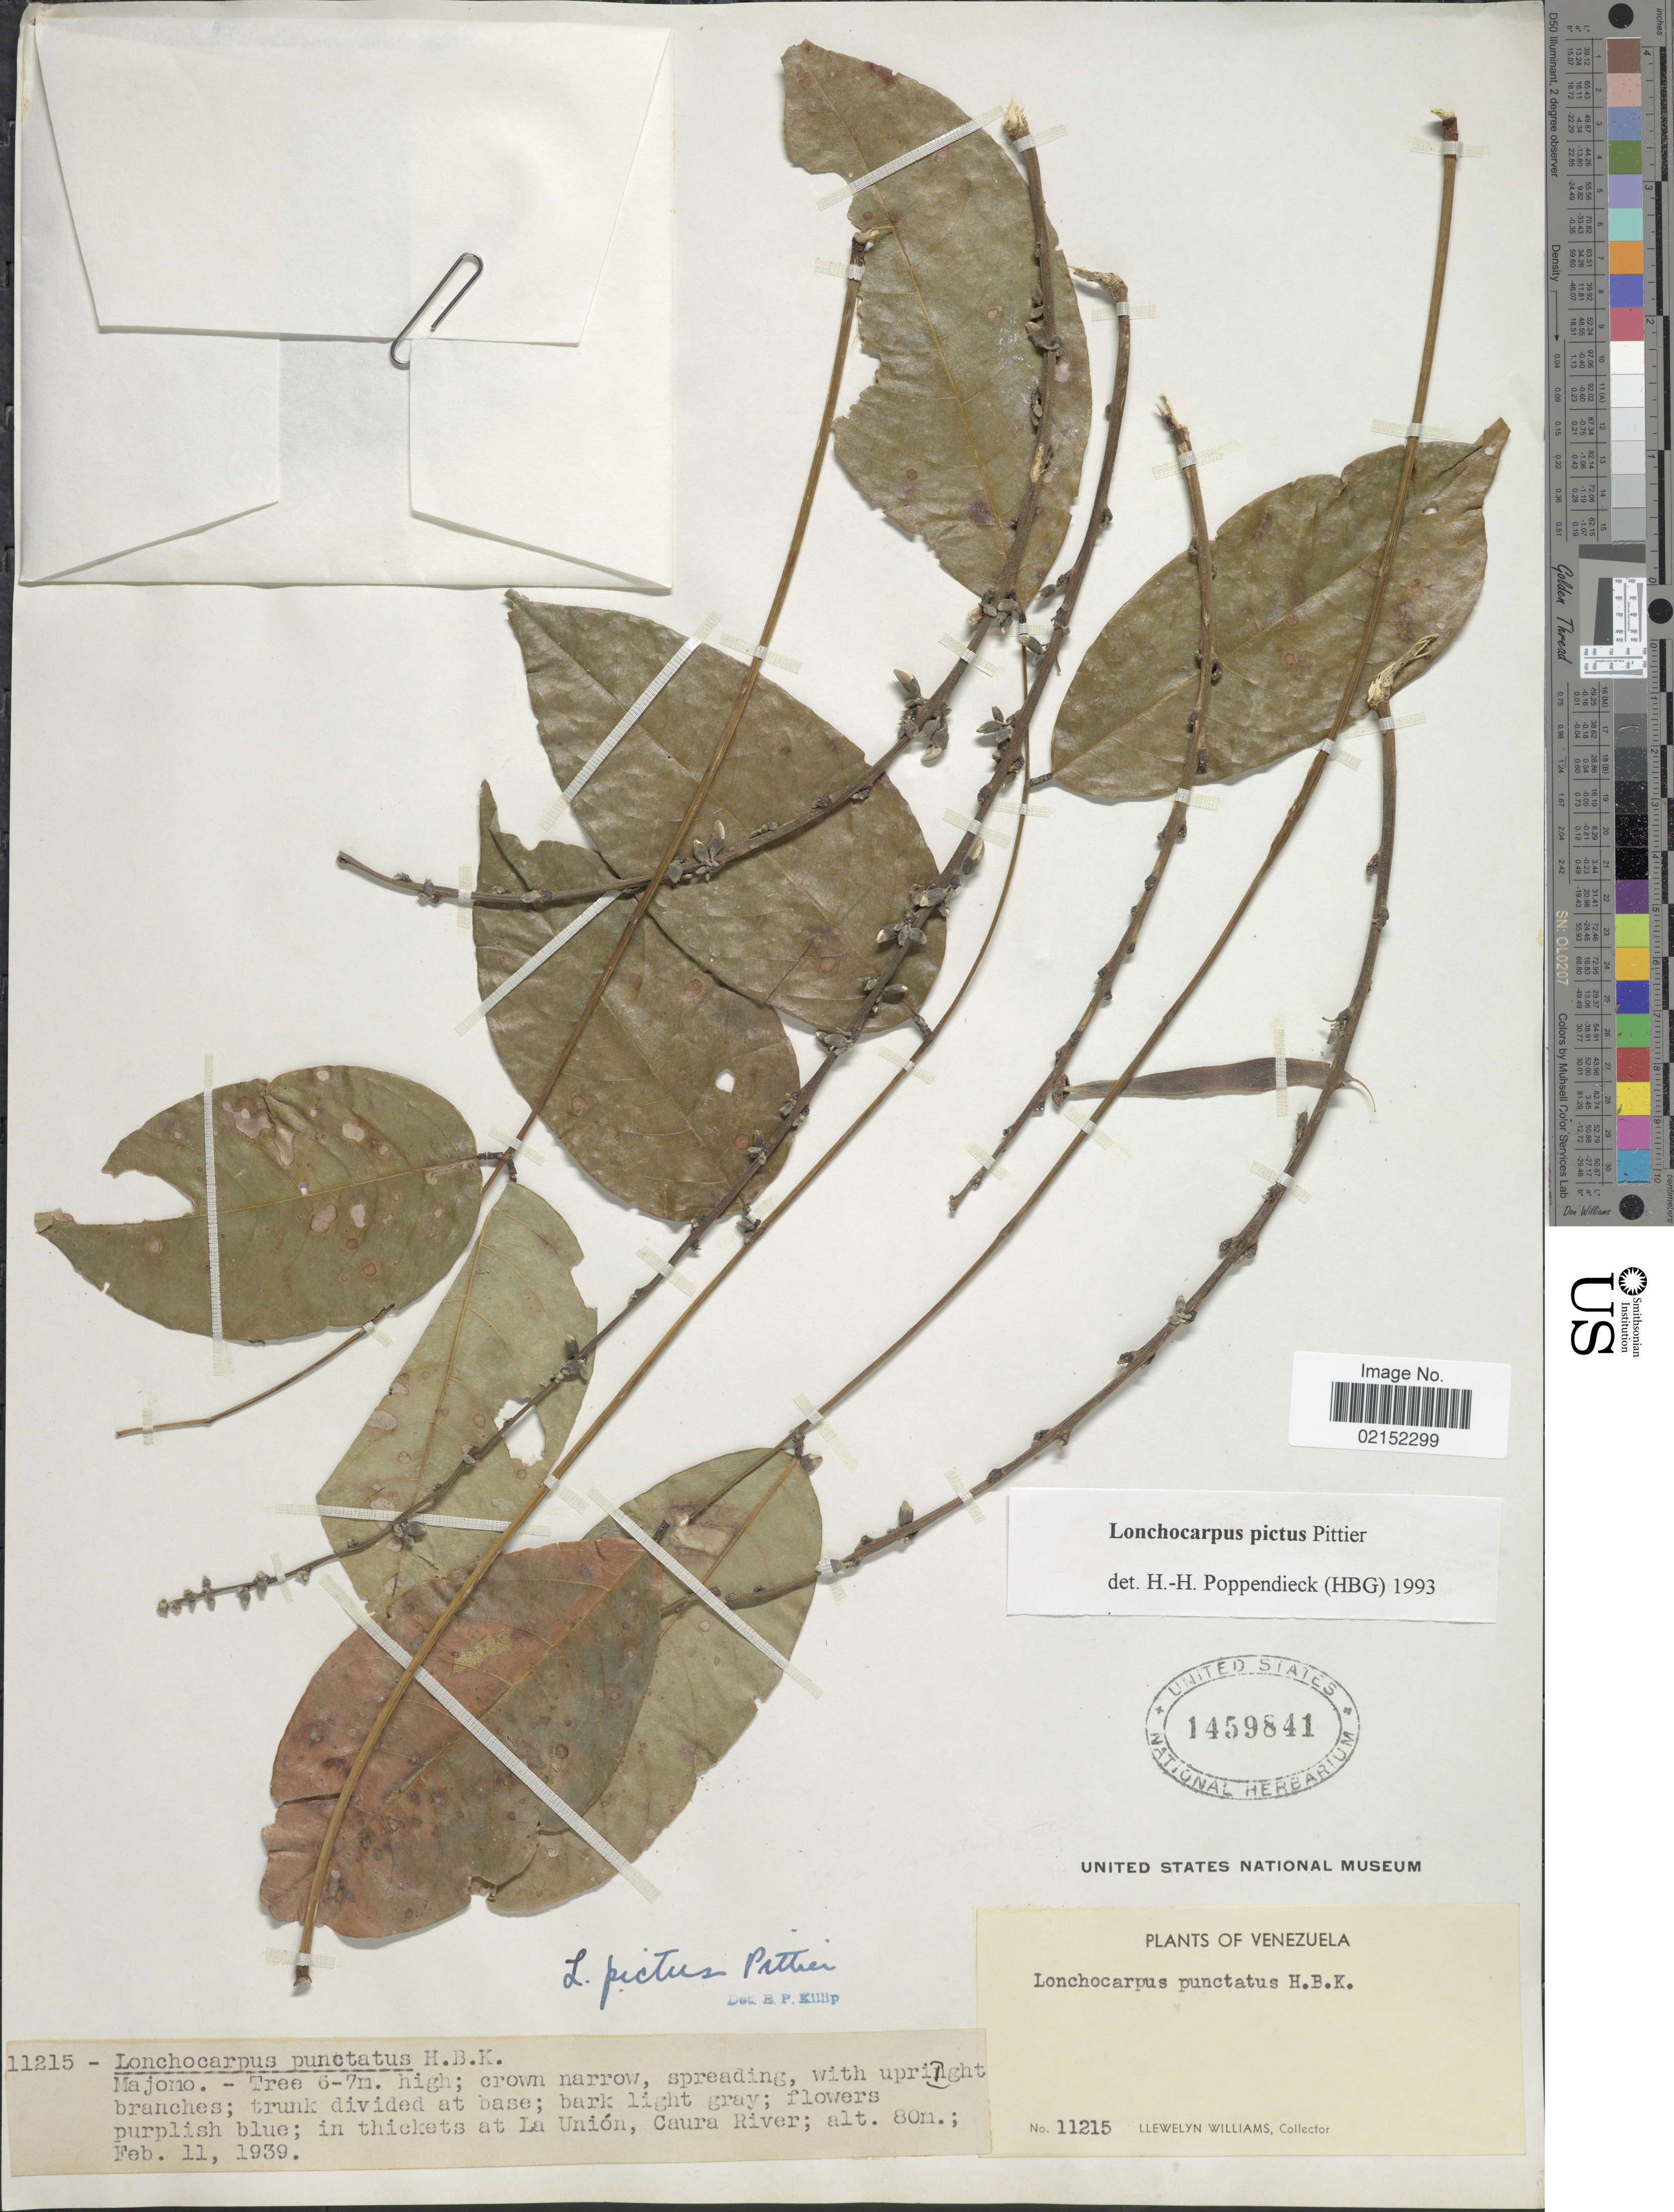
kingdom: Plantae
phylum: Tracheophyta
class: Magnoliopsida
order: Fabales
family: Fabaceae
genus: Lonchocarpus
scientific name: Lonchocarpus pictus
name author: Pittier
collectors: Ll. Williams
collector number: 11215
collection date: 1939-02-11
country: Venezuela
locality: Majomo, in thickets at La Union, Caura River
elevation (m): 80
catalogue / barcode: US 1459841